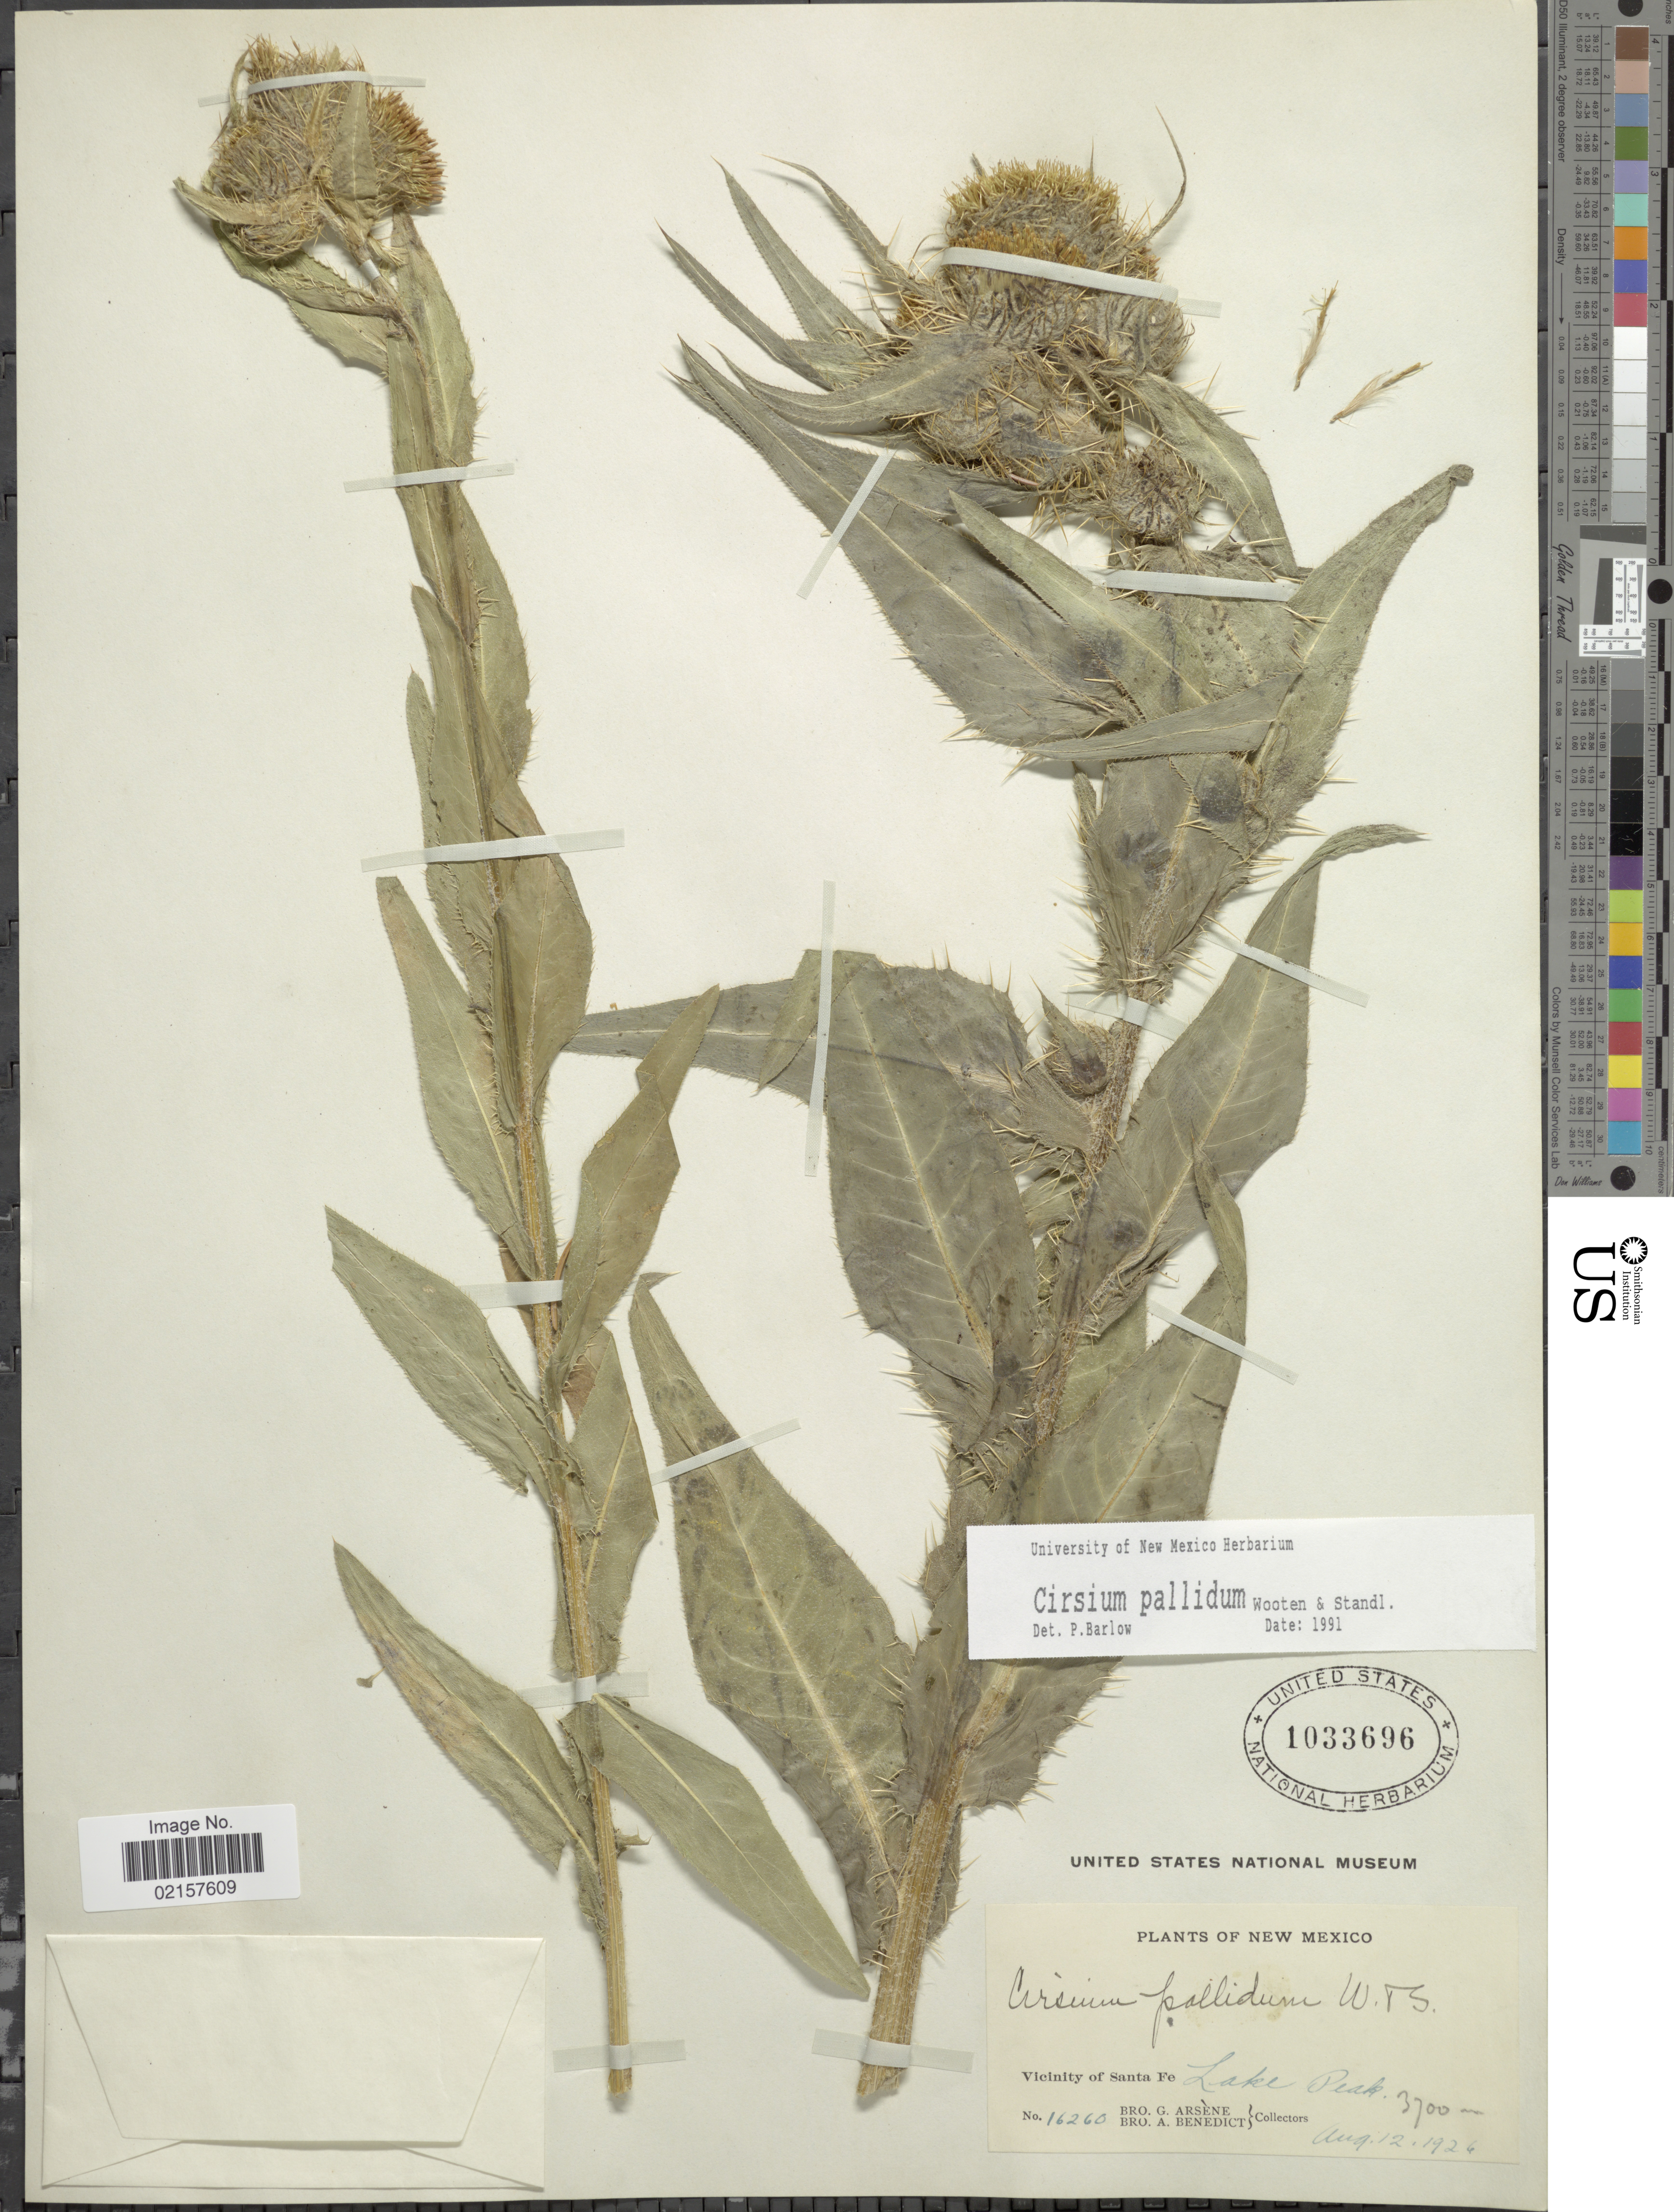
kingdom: Plantae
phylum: Tracheophyta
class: Magnoliopsida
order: Asterales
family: Asteraceae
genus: Cirsium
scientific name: Cirsium parryi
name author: (A. Gray) Petr.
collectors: Bro. G. Arsène & Bro. Benedict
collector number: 16260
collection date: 1926-08-12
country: United States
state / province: New Mexico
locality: Vicinity of Santa Fe, Lake Peak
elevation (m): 3700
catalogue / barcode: US 1033696